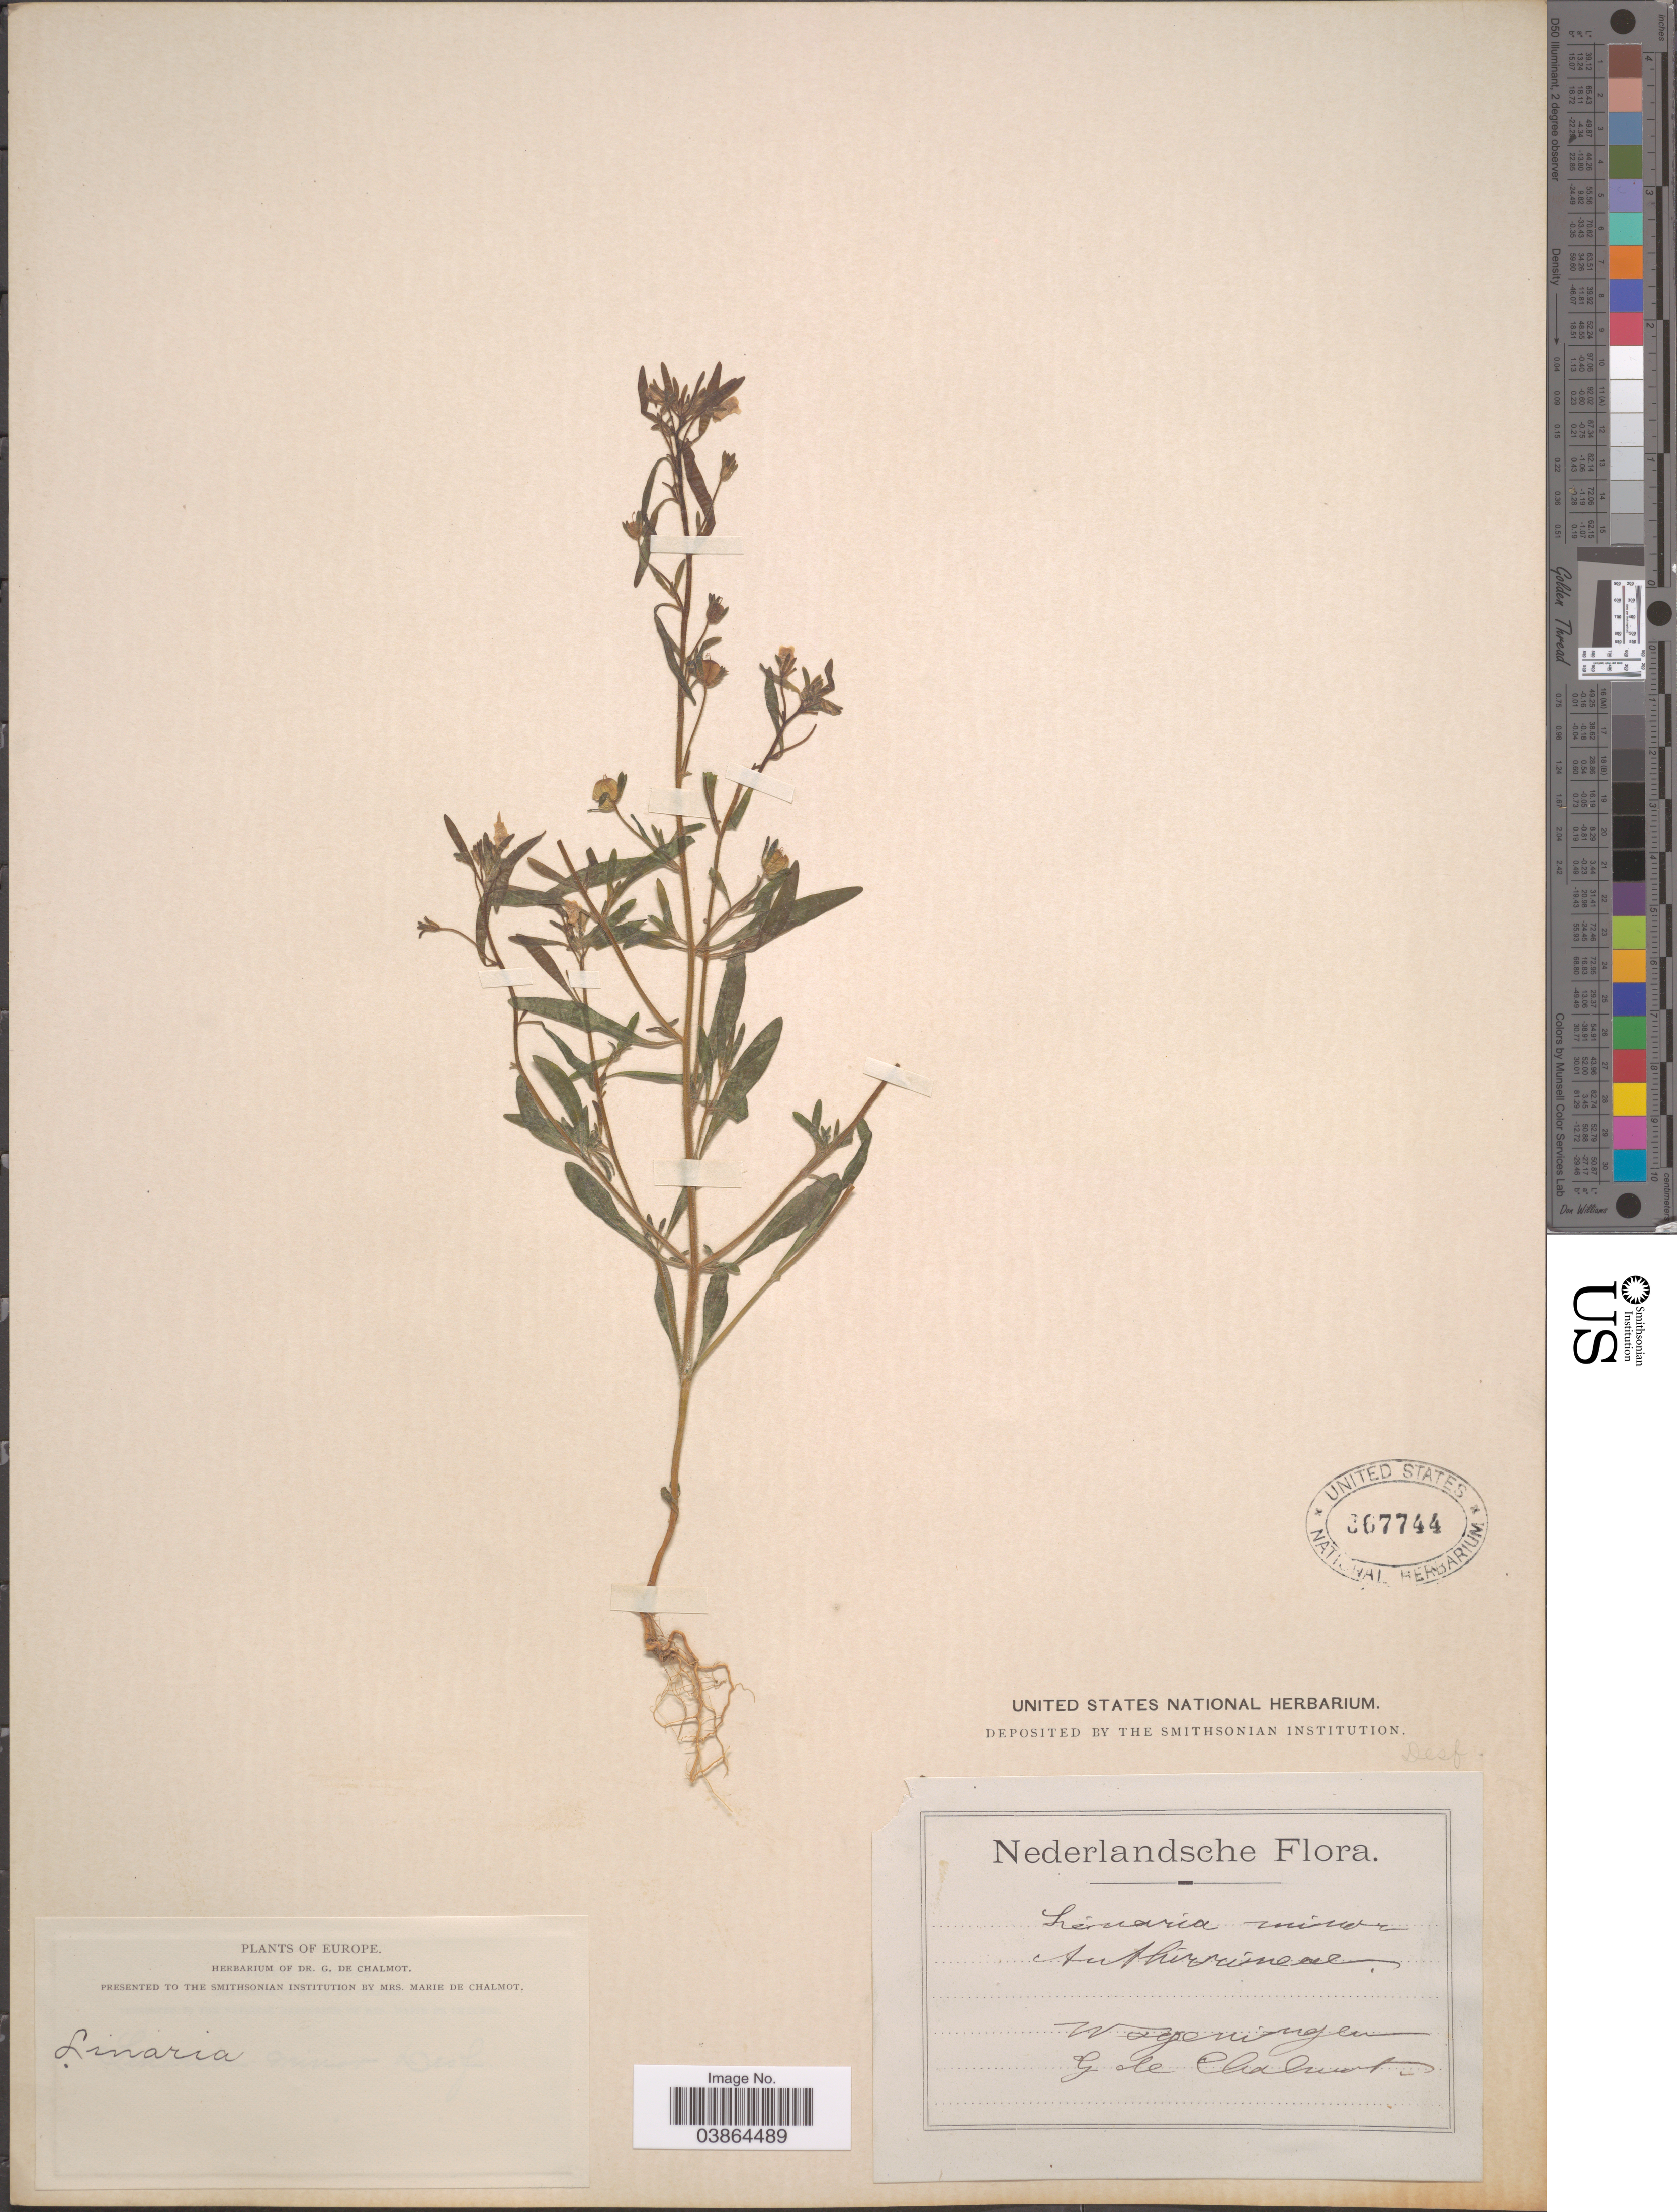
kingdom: Plantae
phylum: Tracheophyta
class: Magnoliopsida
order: Lamiales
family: Plantaginaceae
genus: Chaenorrhinum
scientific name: Chaenorrhinum minor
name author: (L.) Lange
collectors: G. de Chalmot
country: Netherlands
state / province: Gelderland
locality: Europe. Wageningen.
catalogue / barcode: US 367744